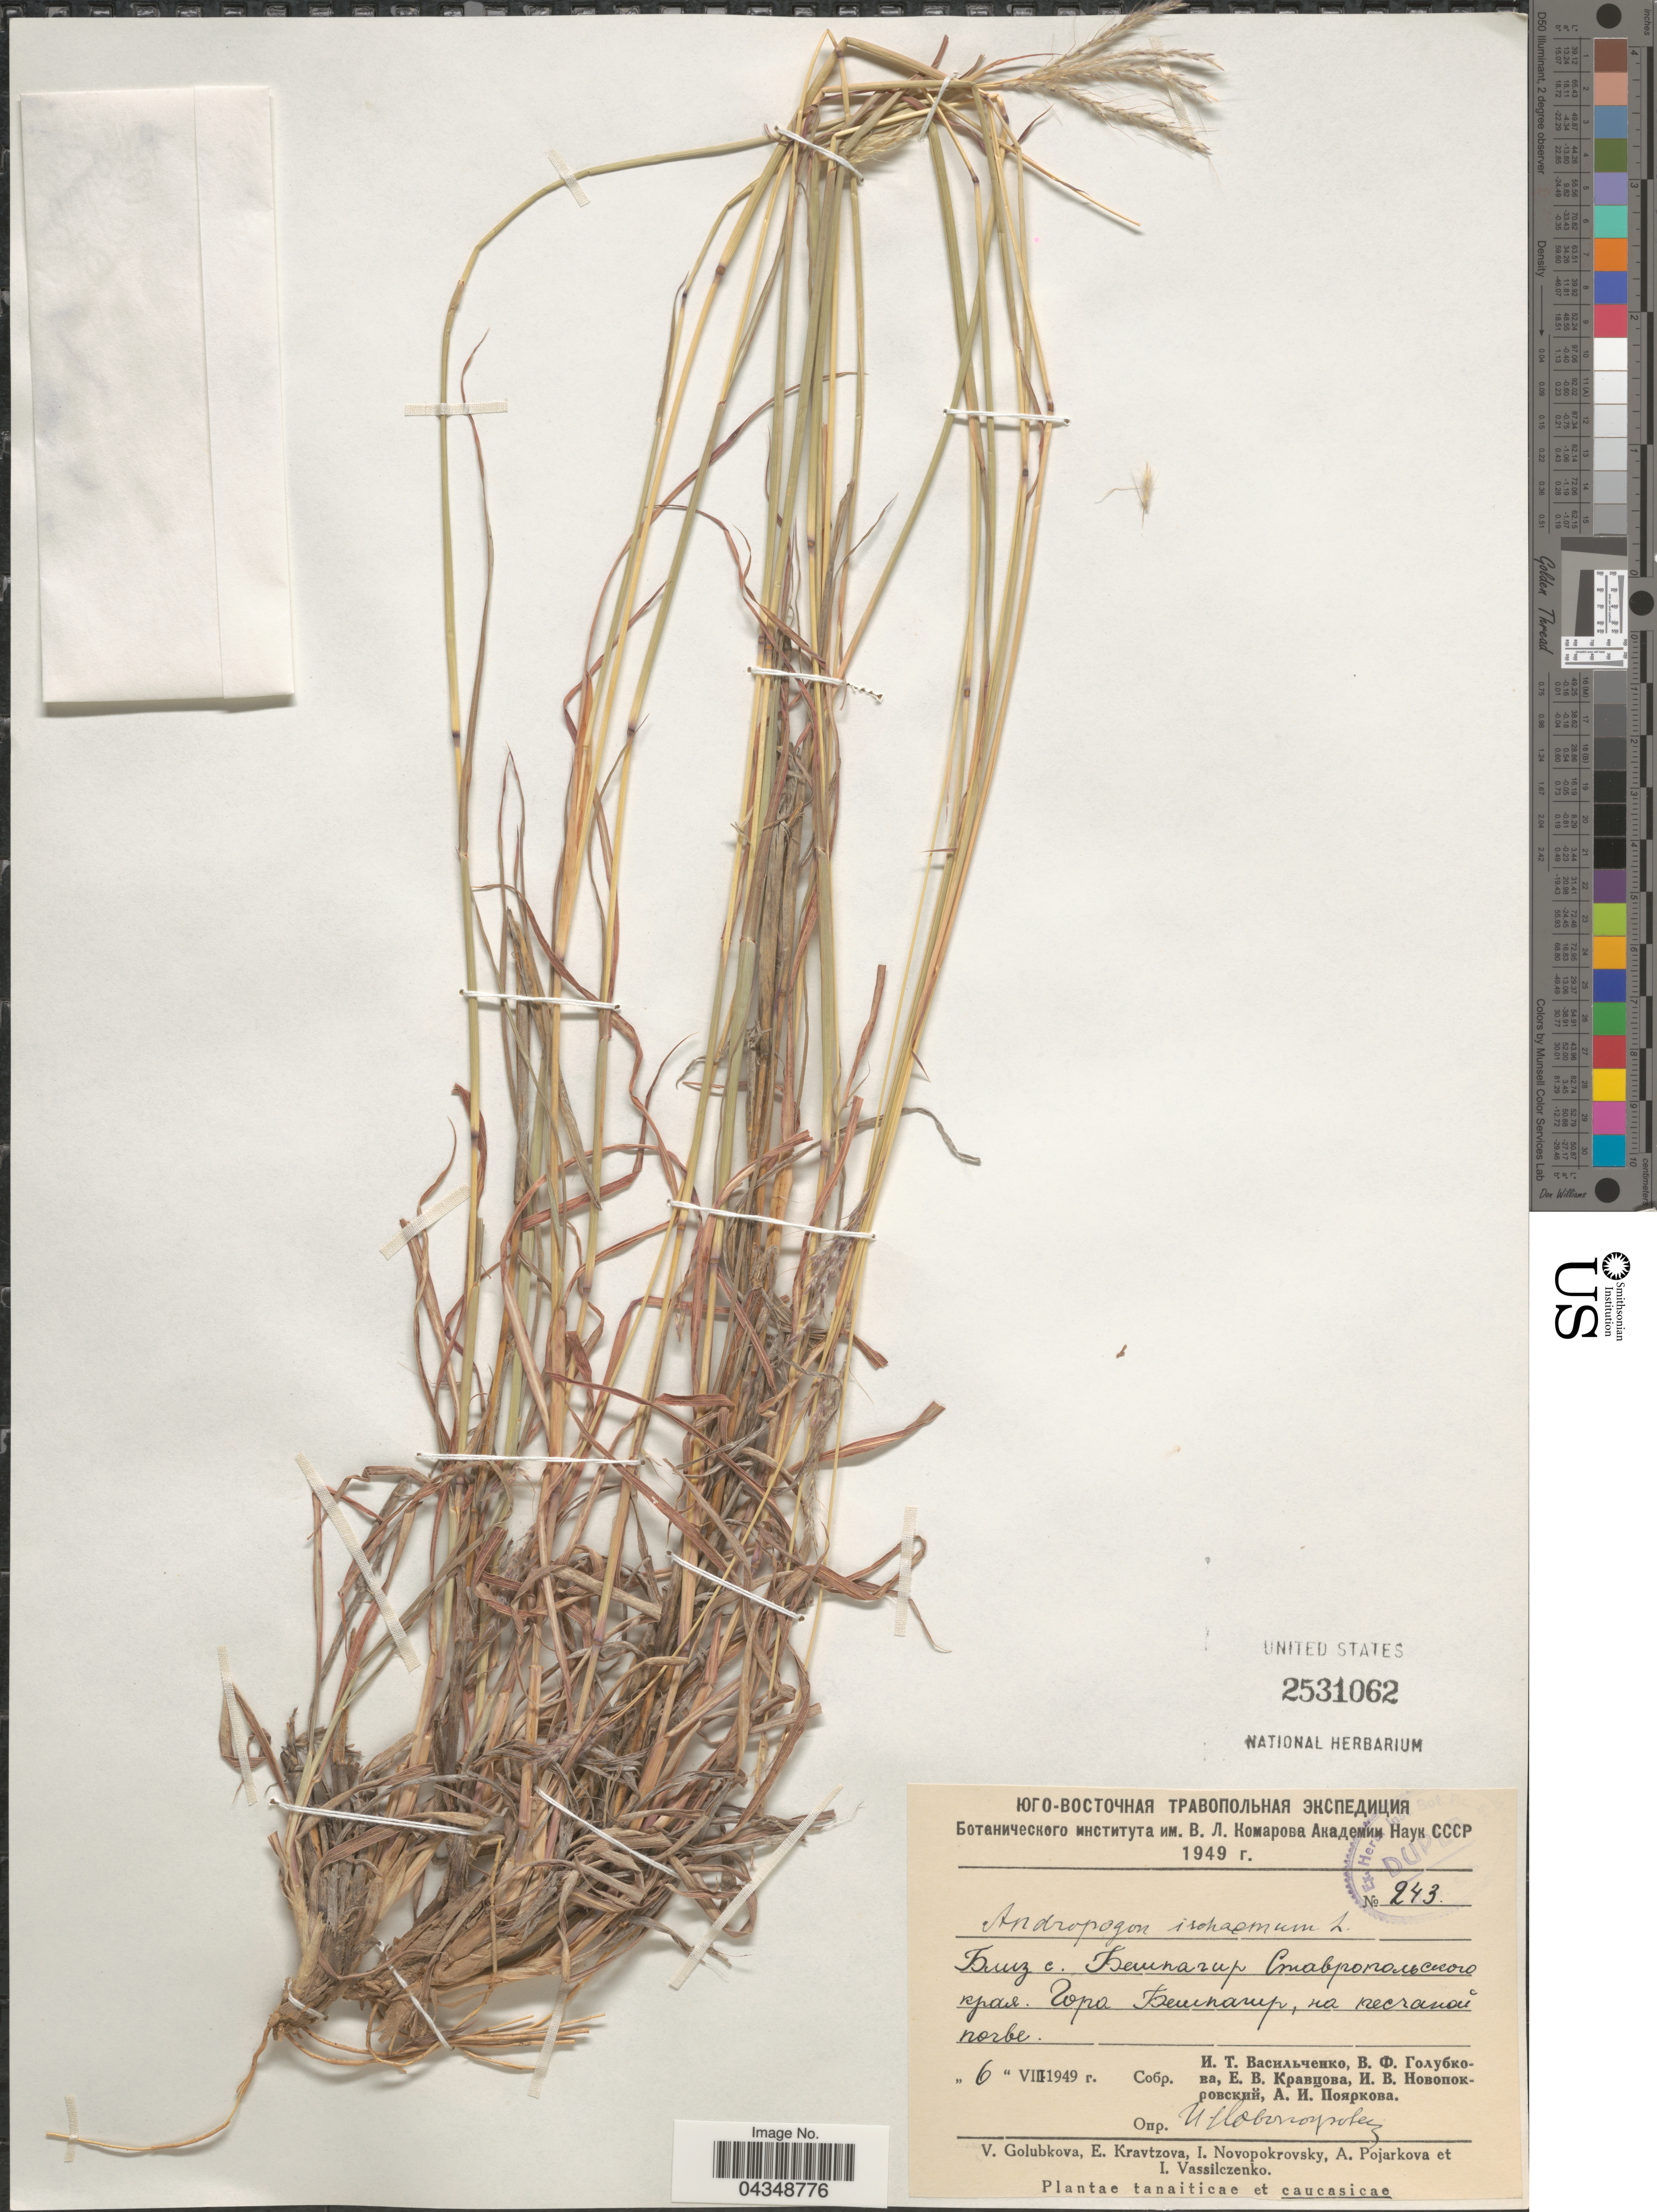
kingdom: Plantae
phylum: Tracheophyta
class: Liliopsida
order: Poales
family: Poaceae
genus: Bothriochloa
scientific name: Bothriochloa ischaemum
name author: (L.) Keng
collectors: V. F. Golubkova, E. Kravtzova, I. Novopokrovsky, A. Pojarkova & I. T. Vassilczenko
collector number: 243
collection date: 1949-08-06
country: Russian Federation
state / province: Stavropol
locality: Beshpagir Mt.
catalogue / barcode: US 2531062